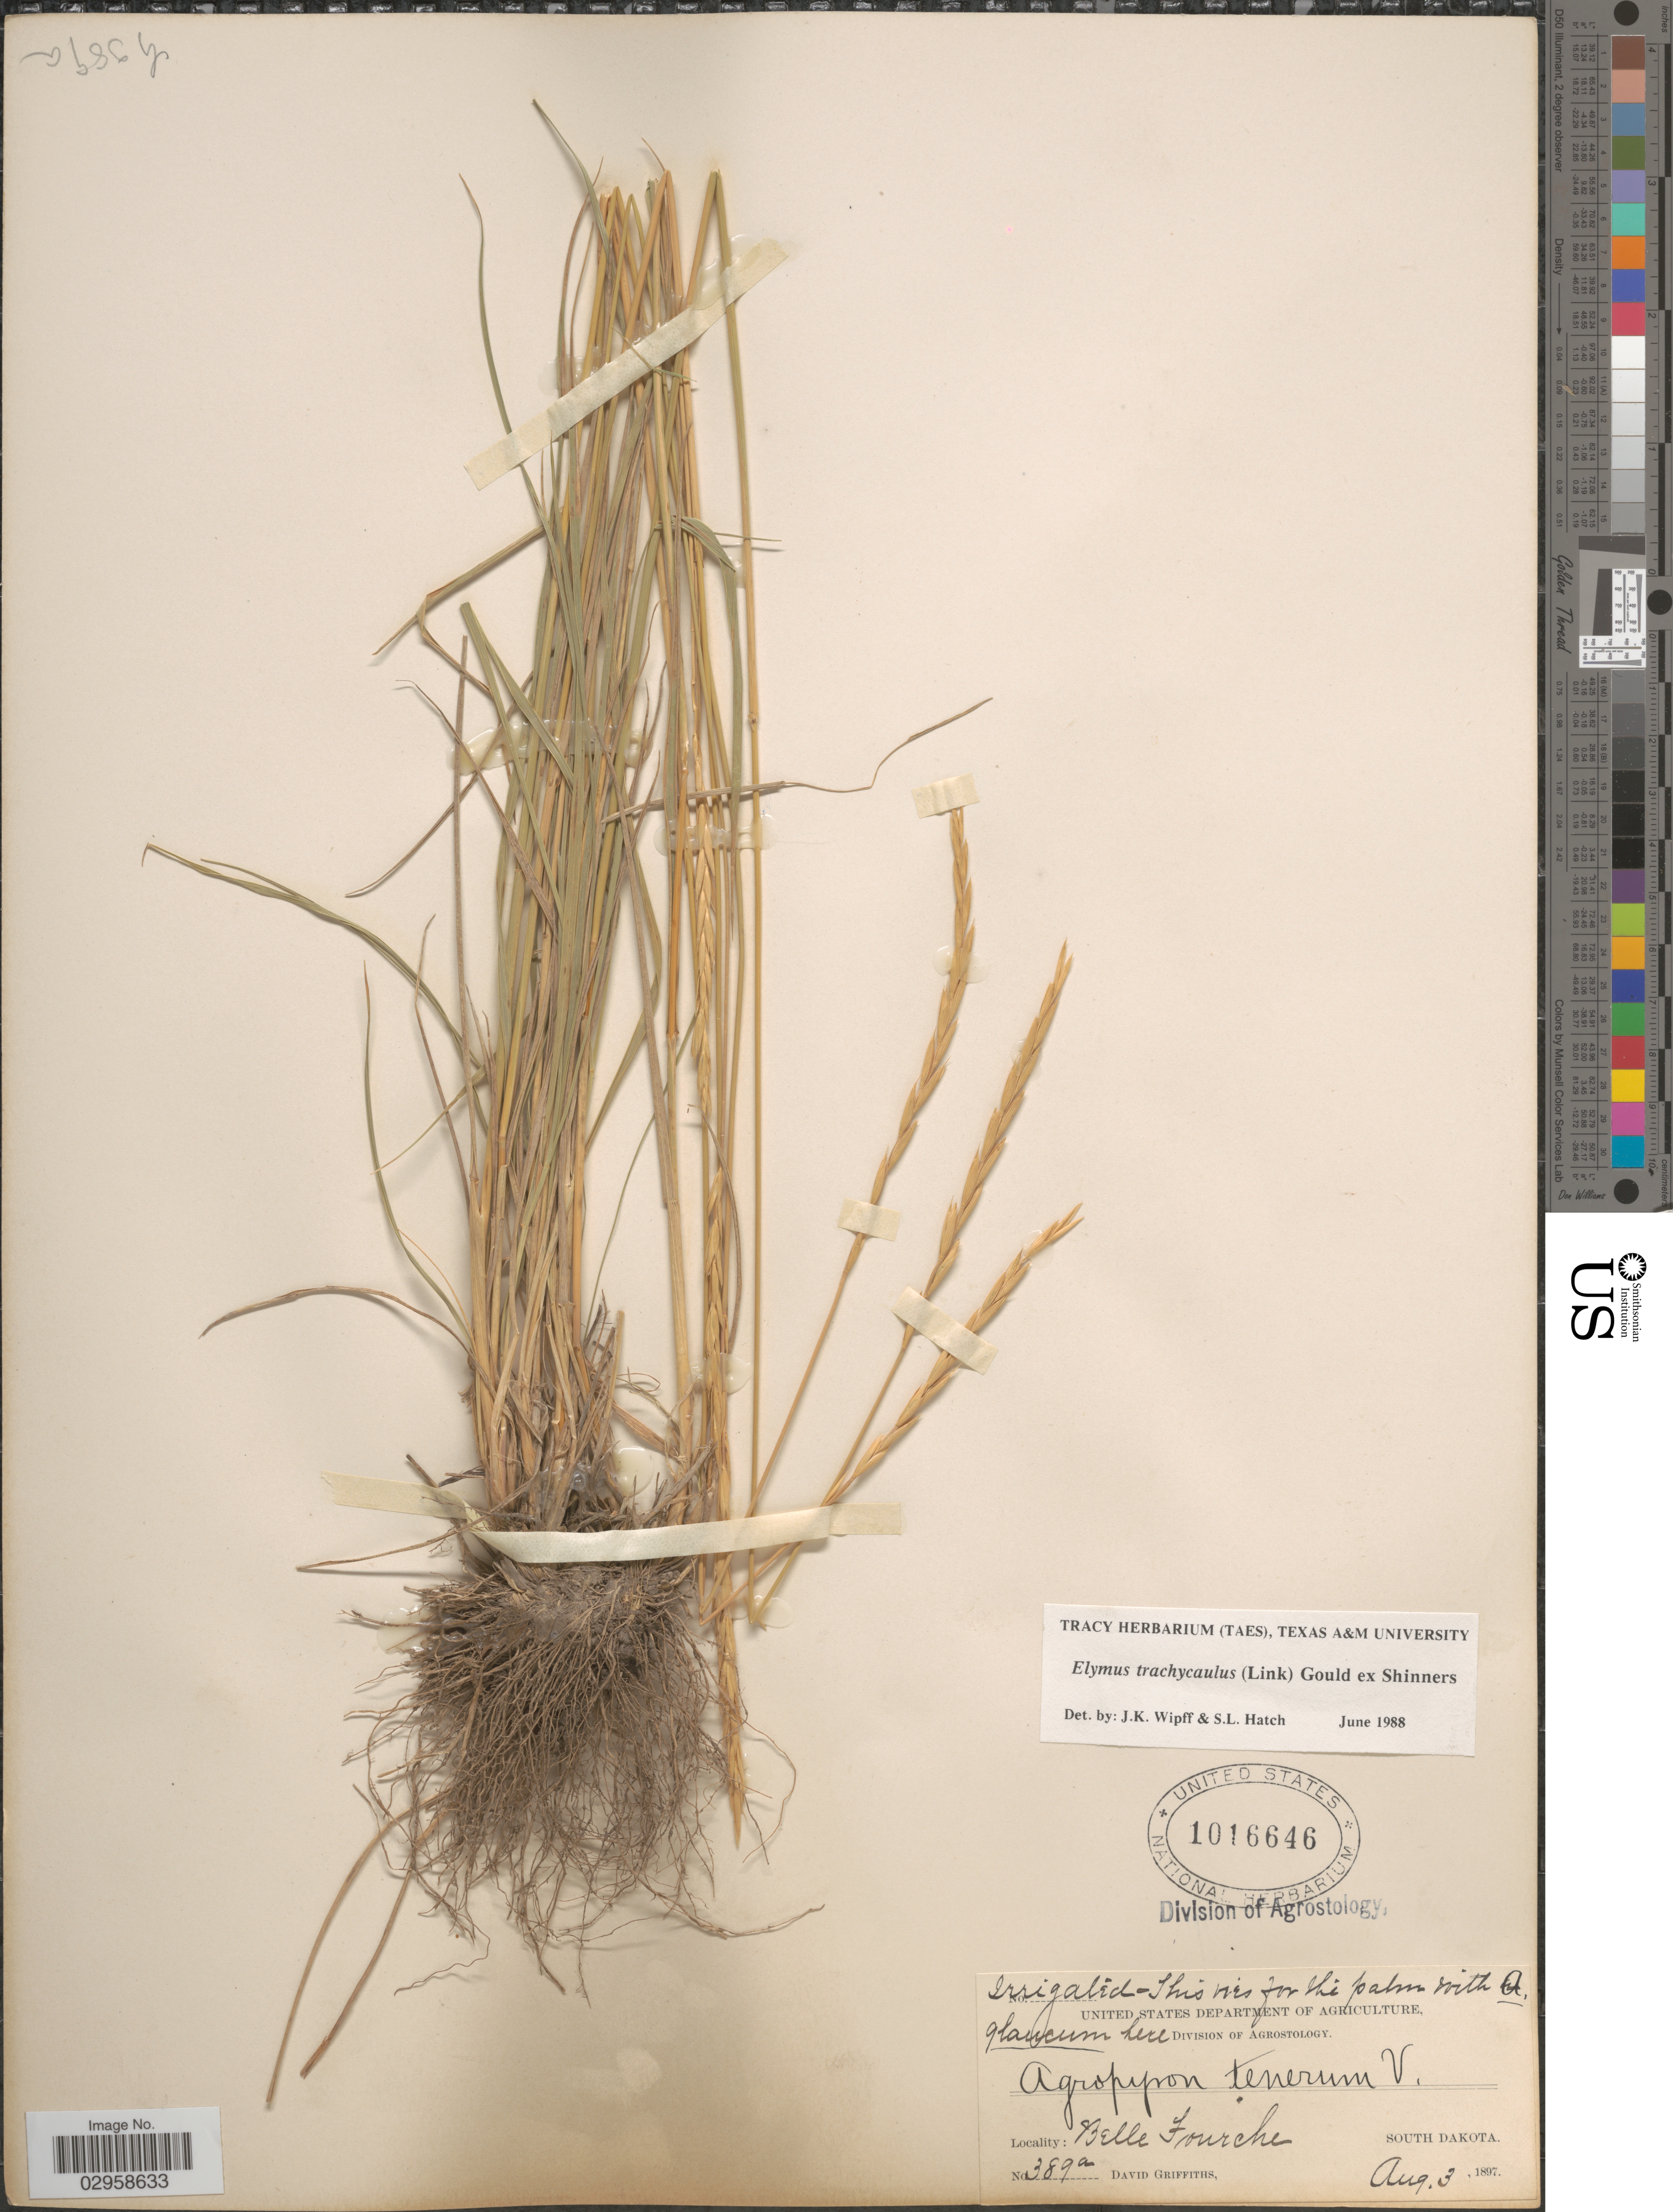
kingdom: Plantae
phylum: Tracheophyta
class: Liliopsida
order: Poales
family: Poaceae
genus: Elymus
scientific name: Elymus trachycaulus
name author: (Link) Gould ex Shinners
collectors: D. Griffiths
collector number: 389a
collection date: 1897-08-03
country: United States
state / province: South Dakota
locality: Belle Fourche.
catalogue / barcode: US 1016646